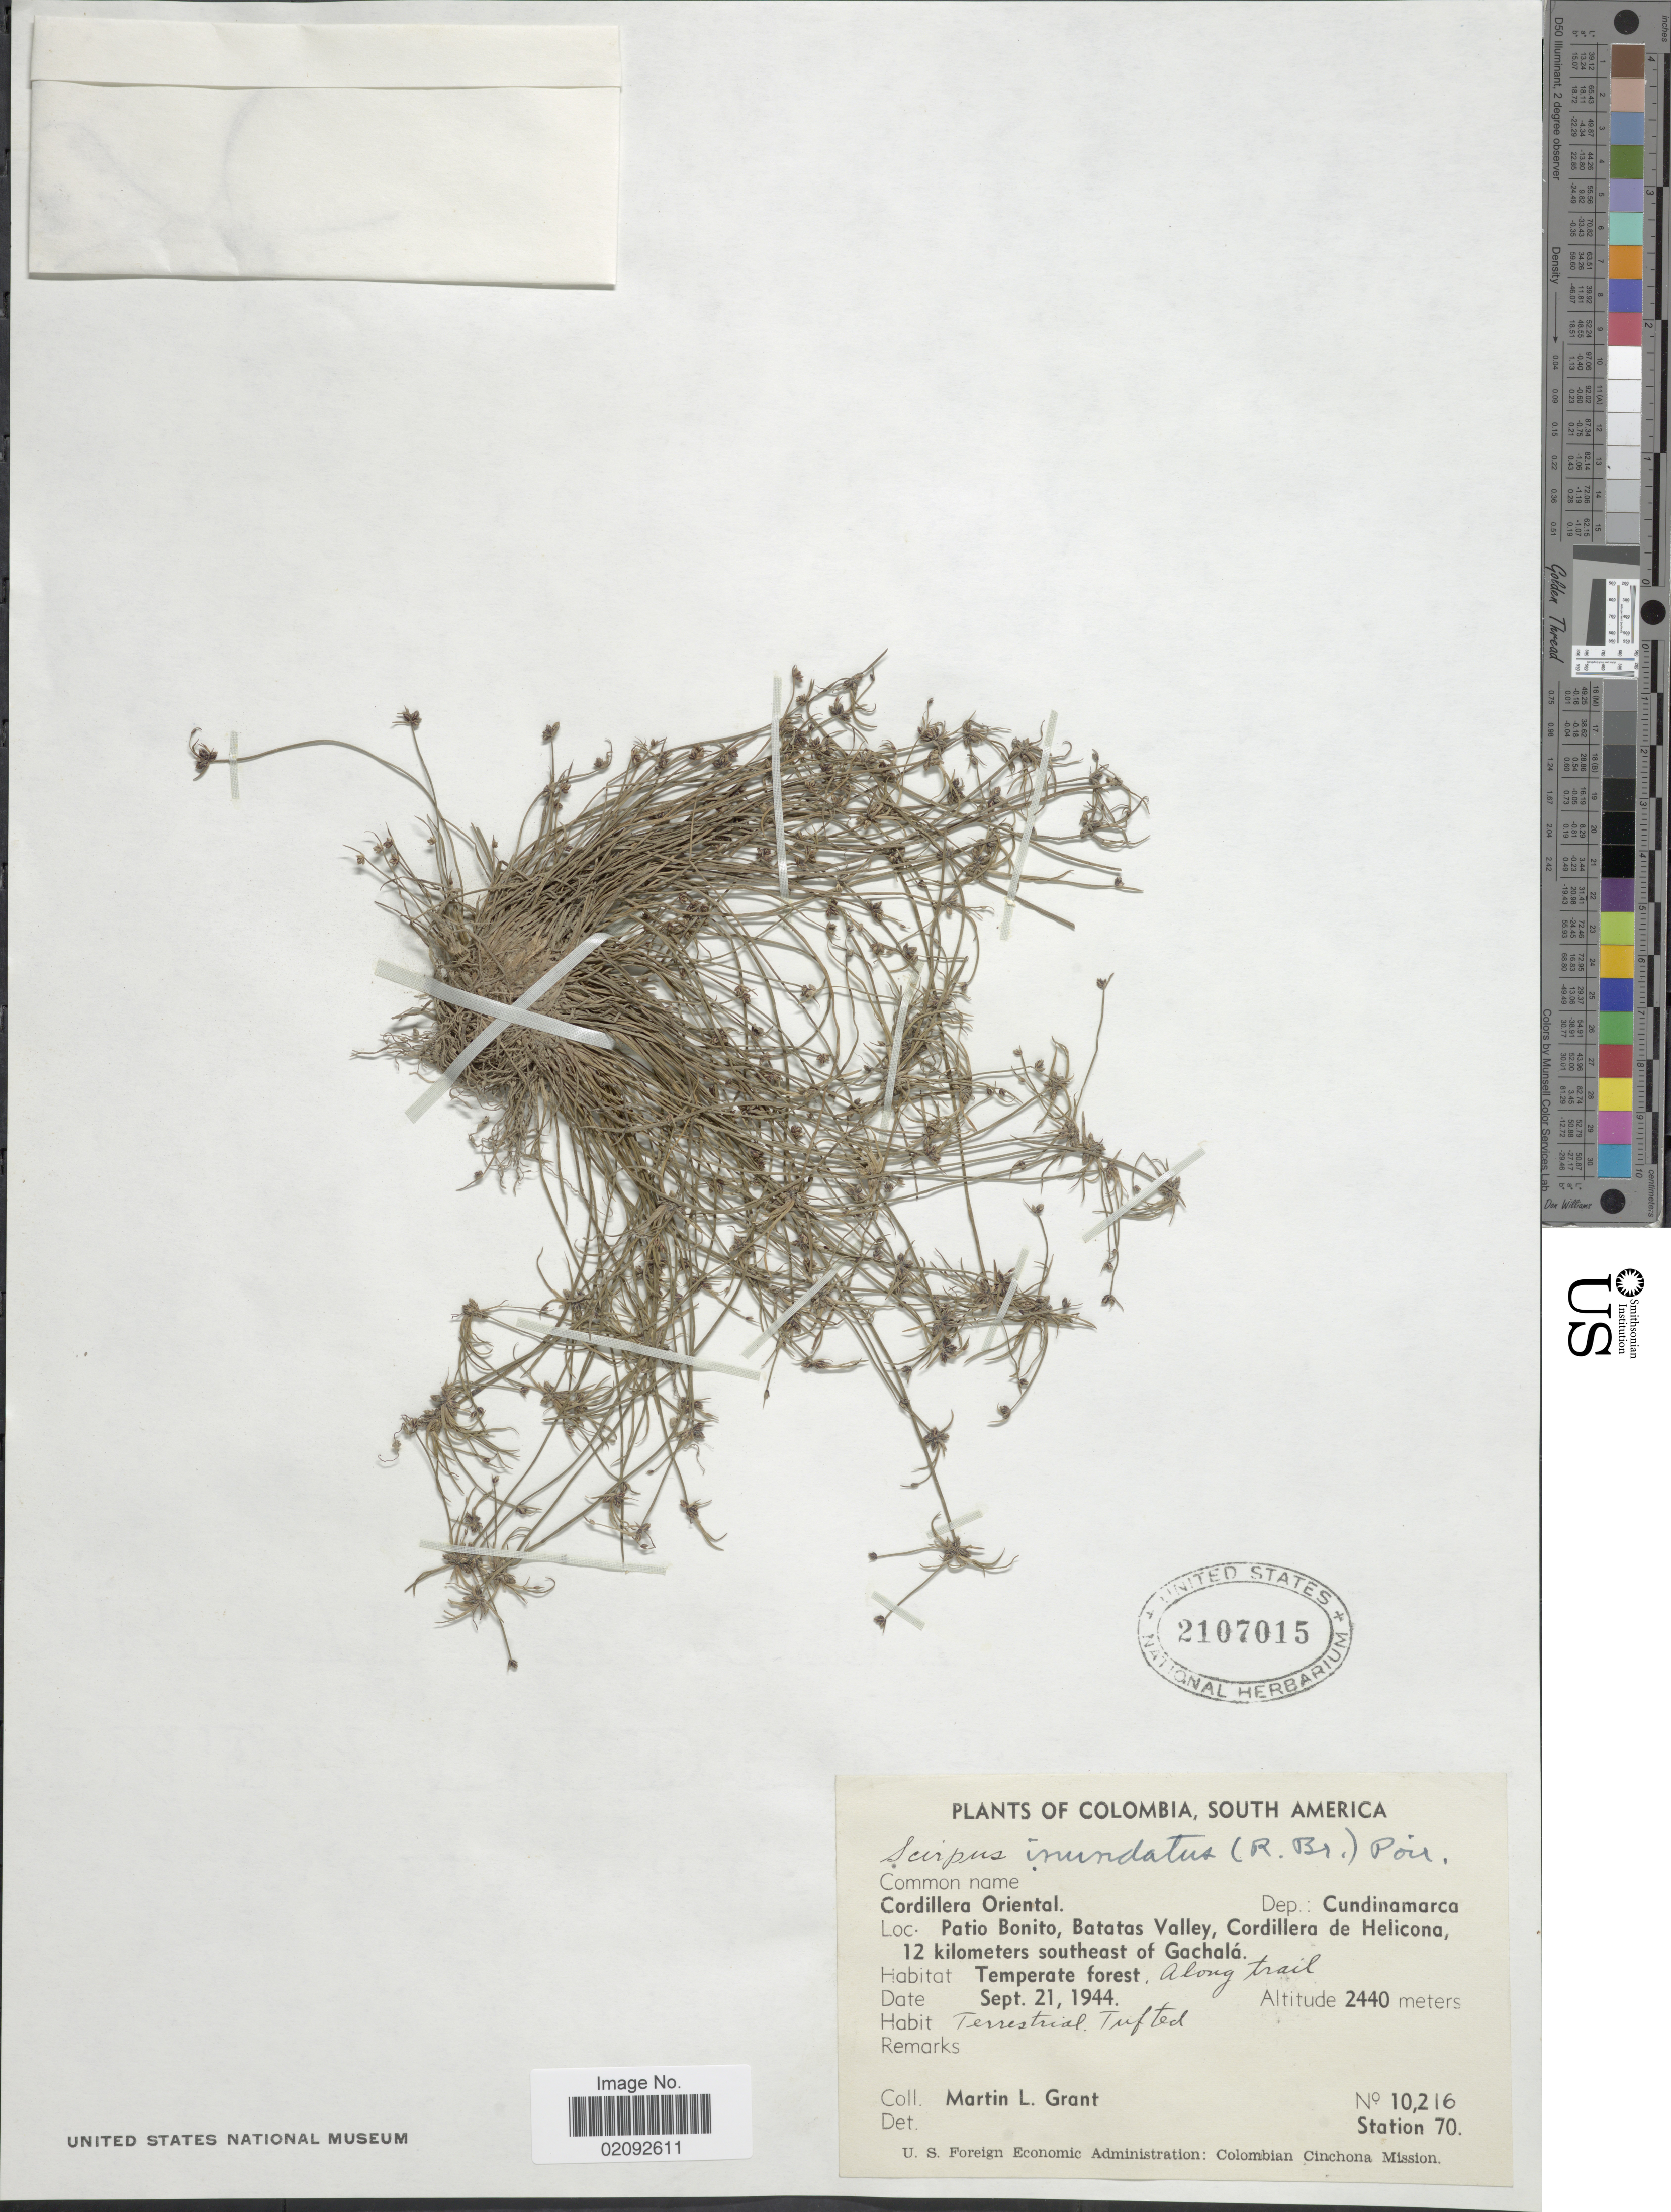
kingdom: Plantae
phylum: Tracheophyta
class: Liliopsida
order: Poales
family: Cyperaceae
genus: Isolepis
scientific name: Isolepis nigricans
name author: Kunth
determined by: Strong, Mark T., (BOT), Smithsonian Institution - National Museum of Natural History (UNITED STATES)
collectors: M. L. Grant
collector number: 10216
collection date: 1944-09-21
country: Colombia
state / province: Cundinamarca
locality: South America, Cordillera Oriental, Patio Bonito, Batatas Valley, Cordillera de Helicona, 12 kilometers southeast of Gachala, temperate forest, along trail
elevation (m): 2440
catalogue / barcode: US 2107015